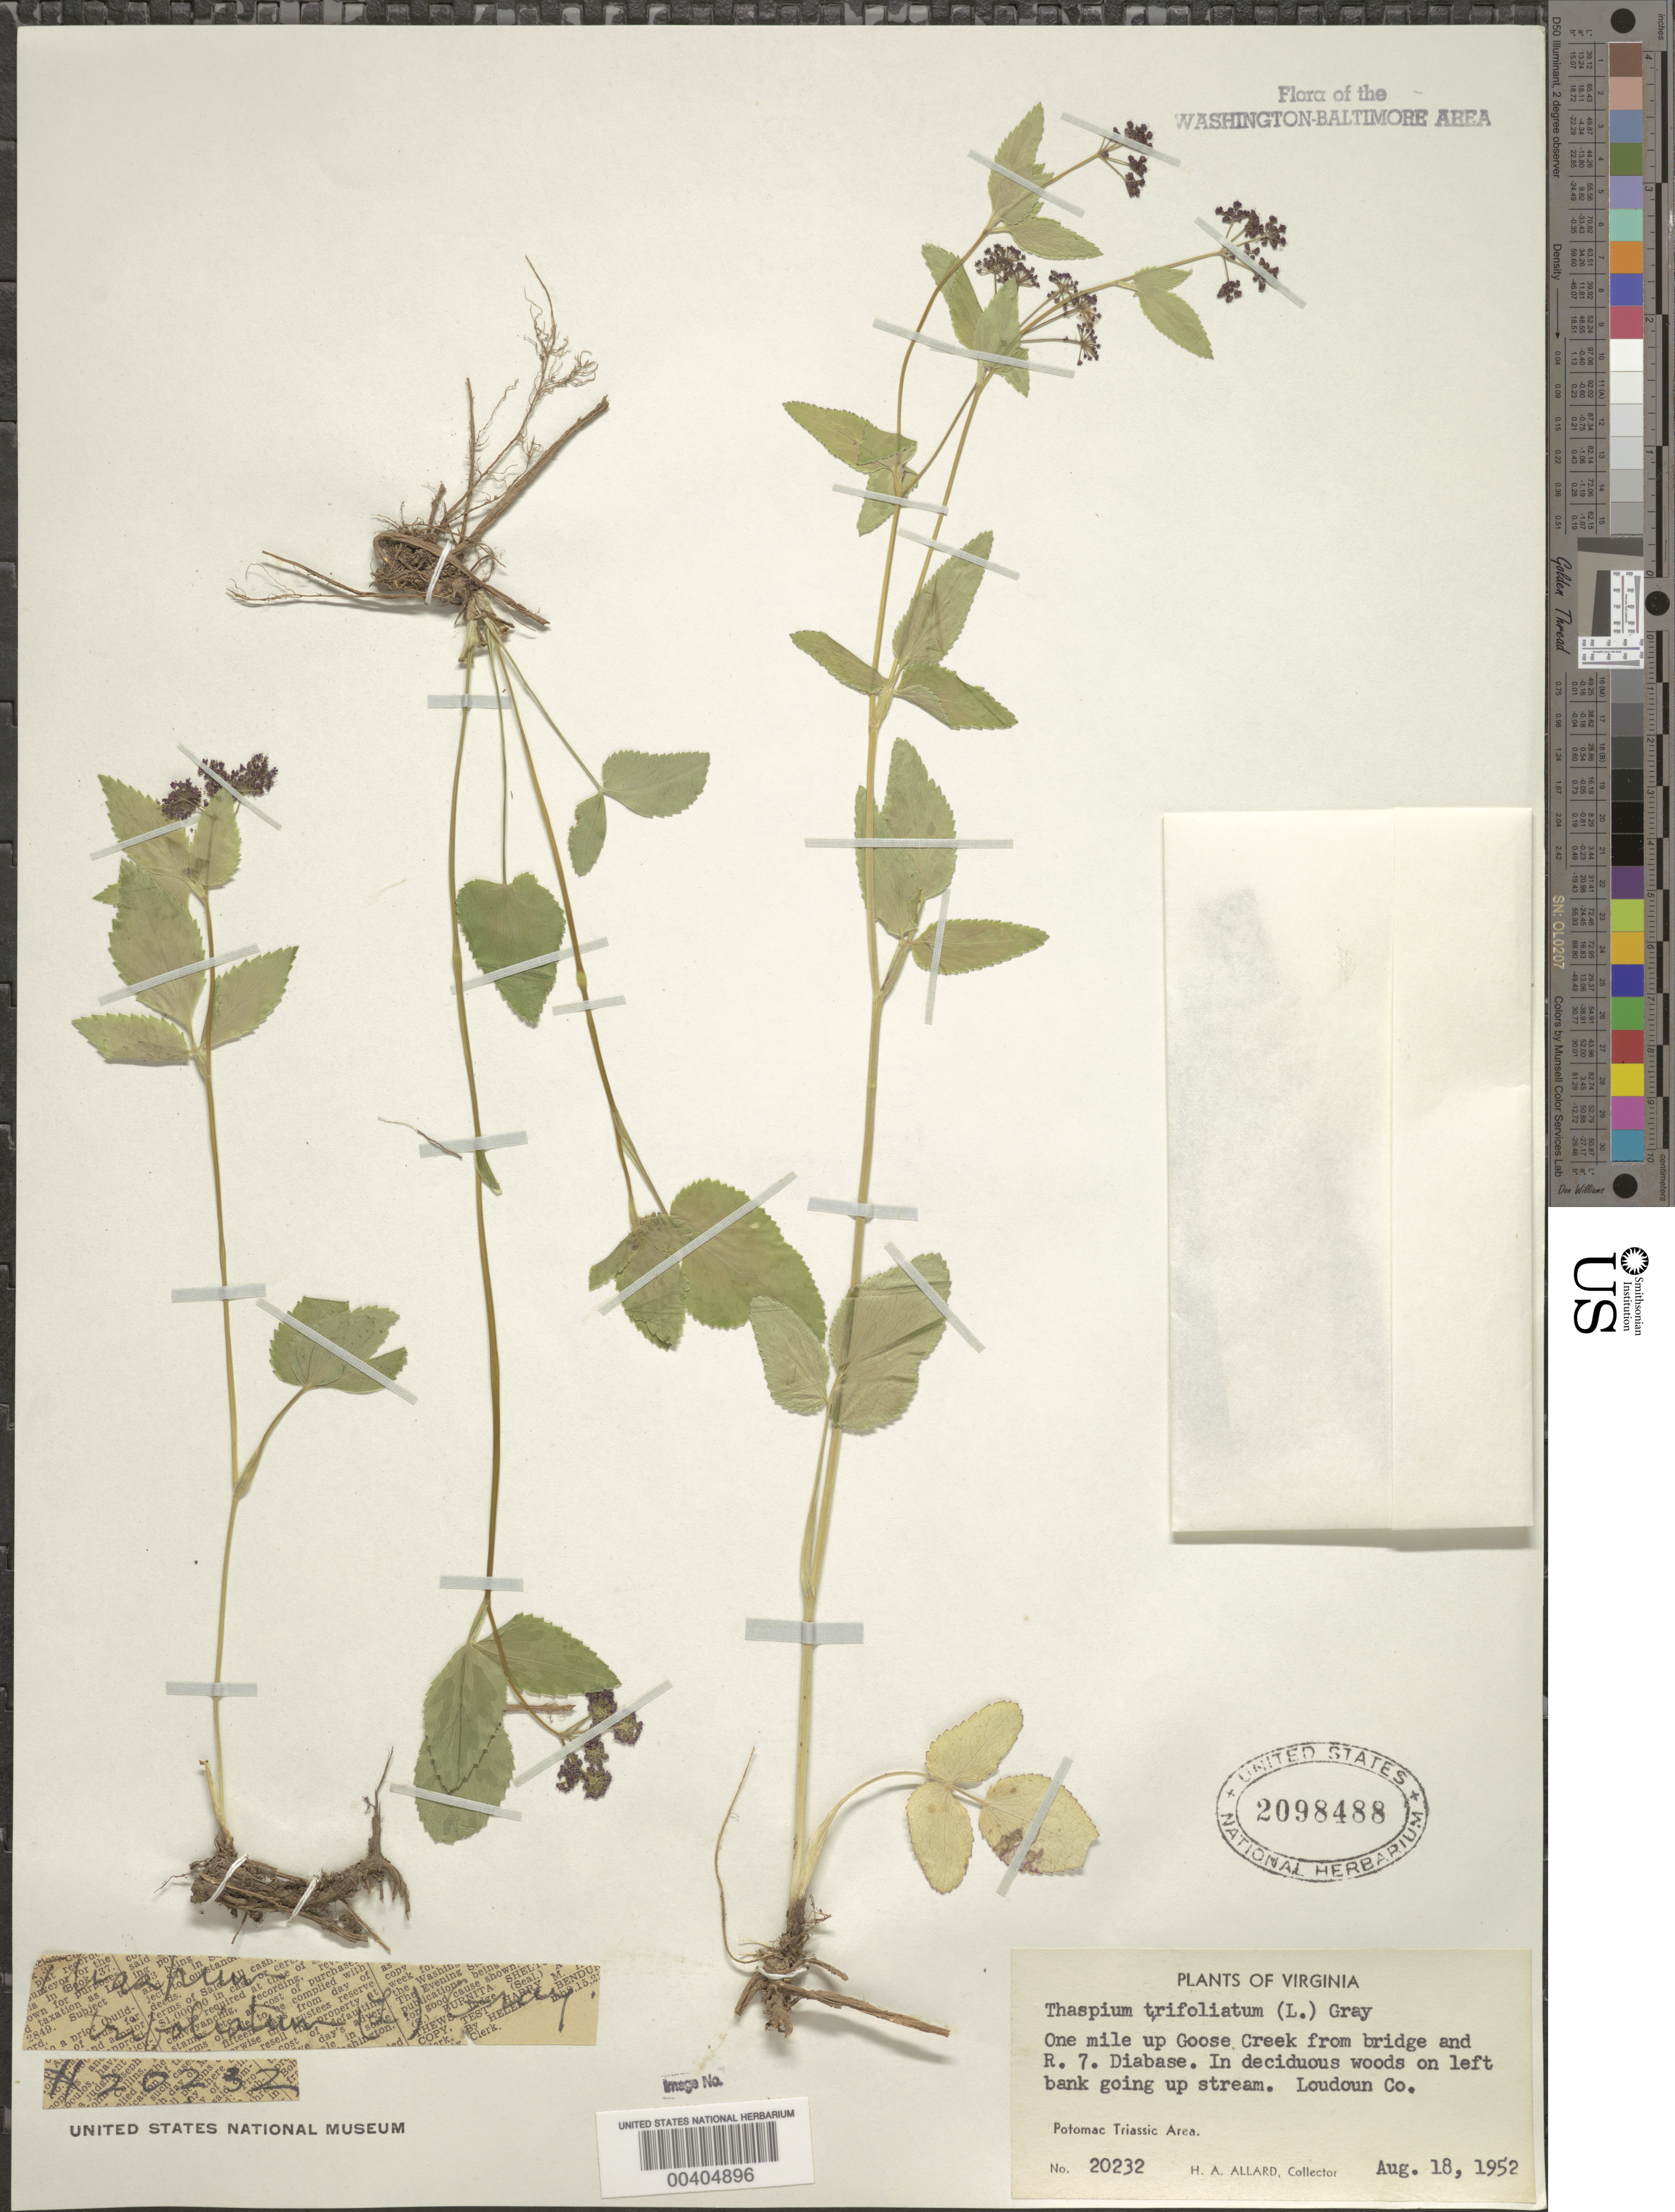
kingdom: Plantae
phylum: Tracheophyta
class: Magnoliopsida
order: Apiales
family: Apiaceae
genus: Thaspium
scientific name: Thaspium trifoliatum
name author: (L.) A. Gray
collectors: H. A. Allard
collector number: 20232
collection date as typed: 18 Aug 1952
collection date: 1952-08-18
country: United States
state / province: Virginia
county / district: Loudoun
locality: Upstream from Route 7 on Goose Creek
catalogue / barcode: US 2098488